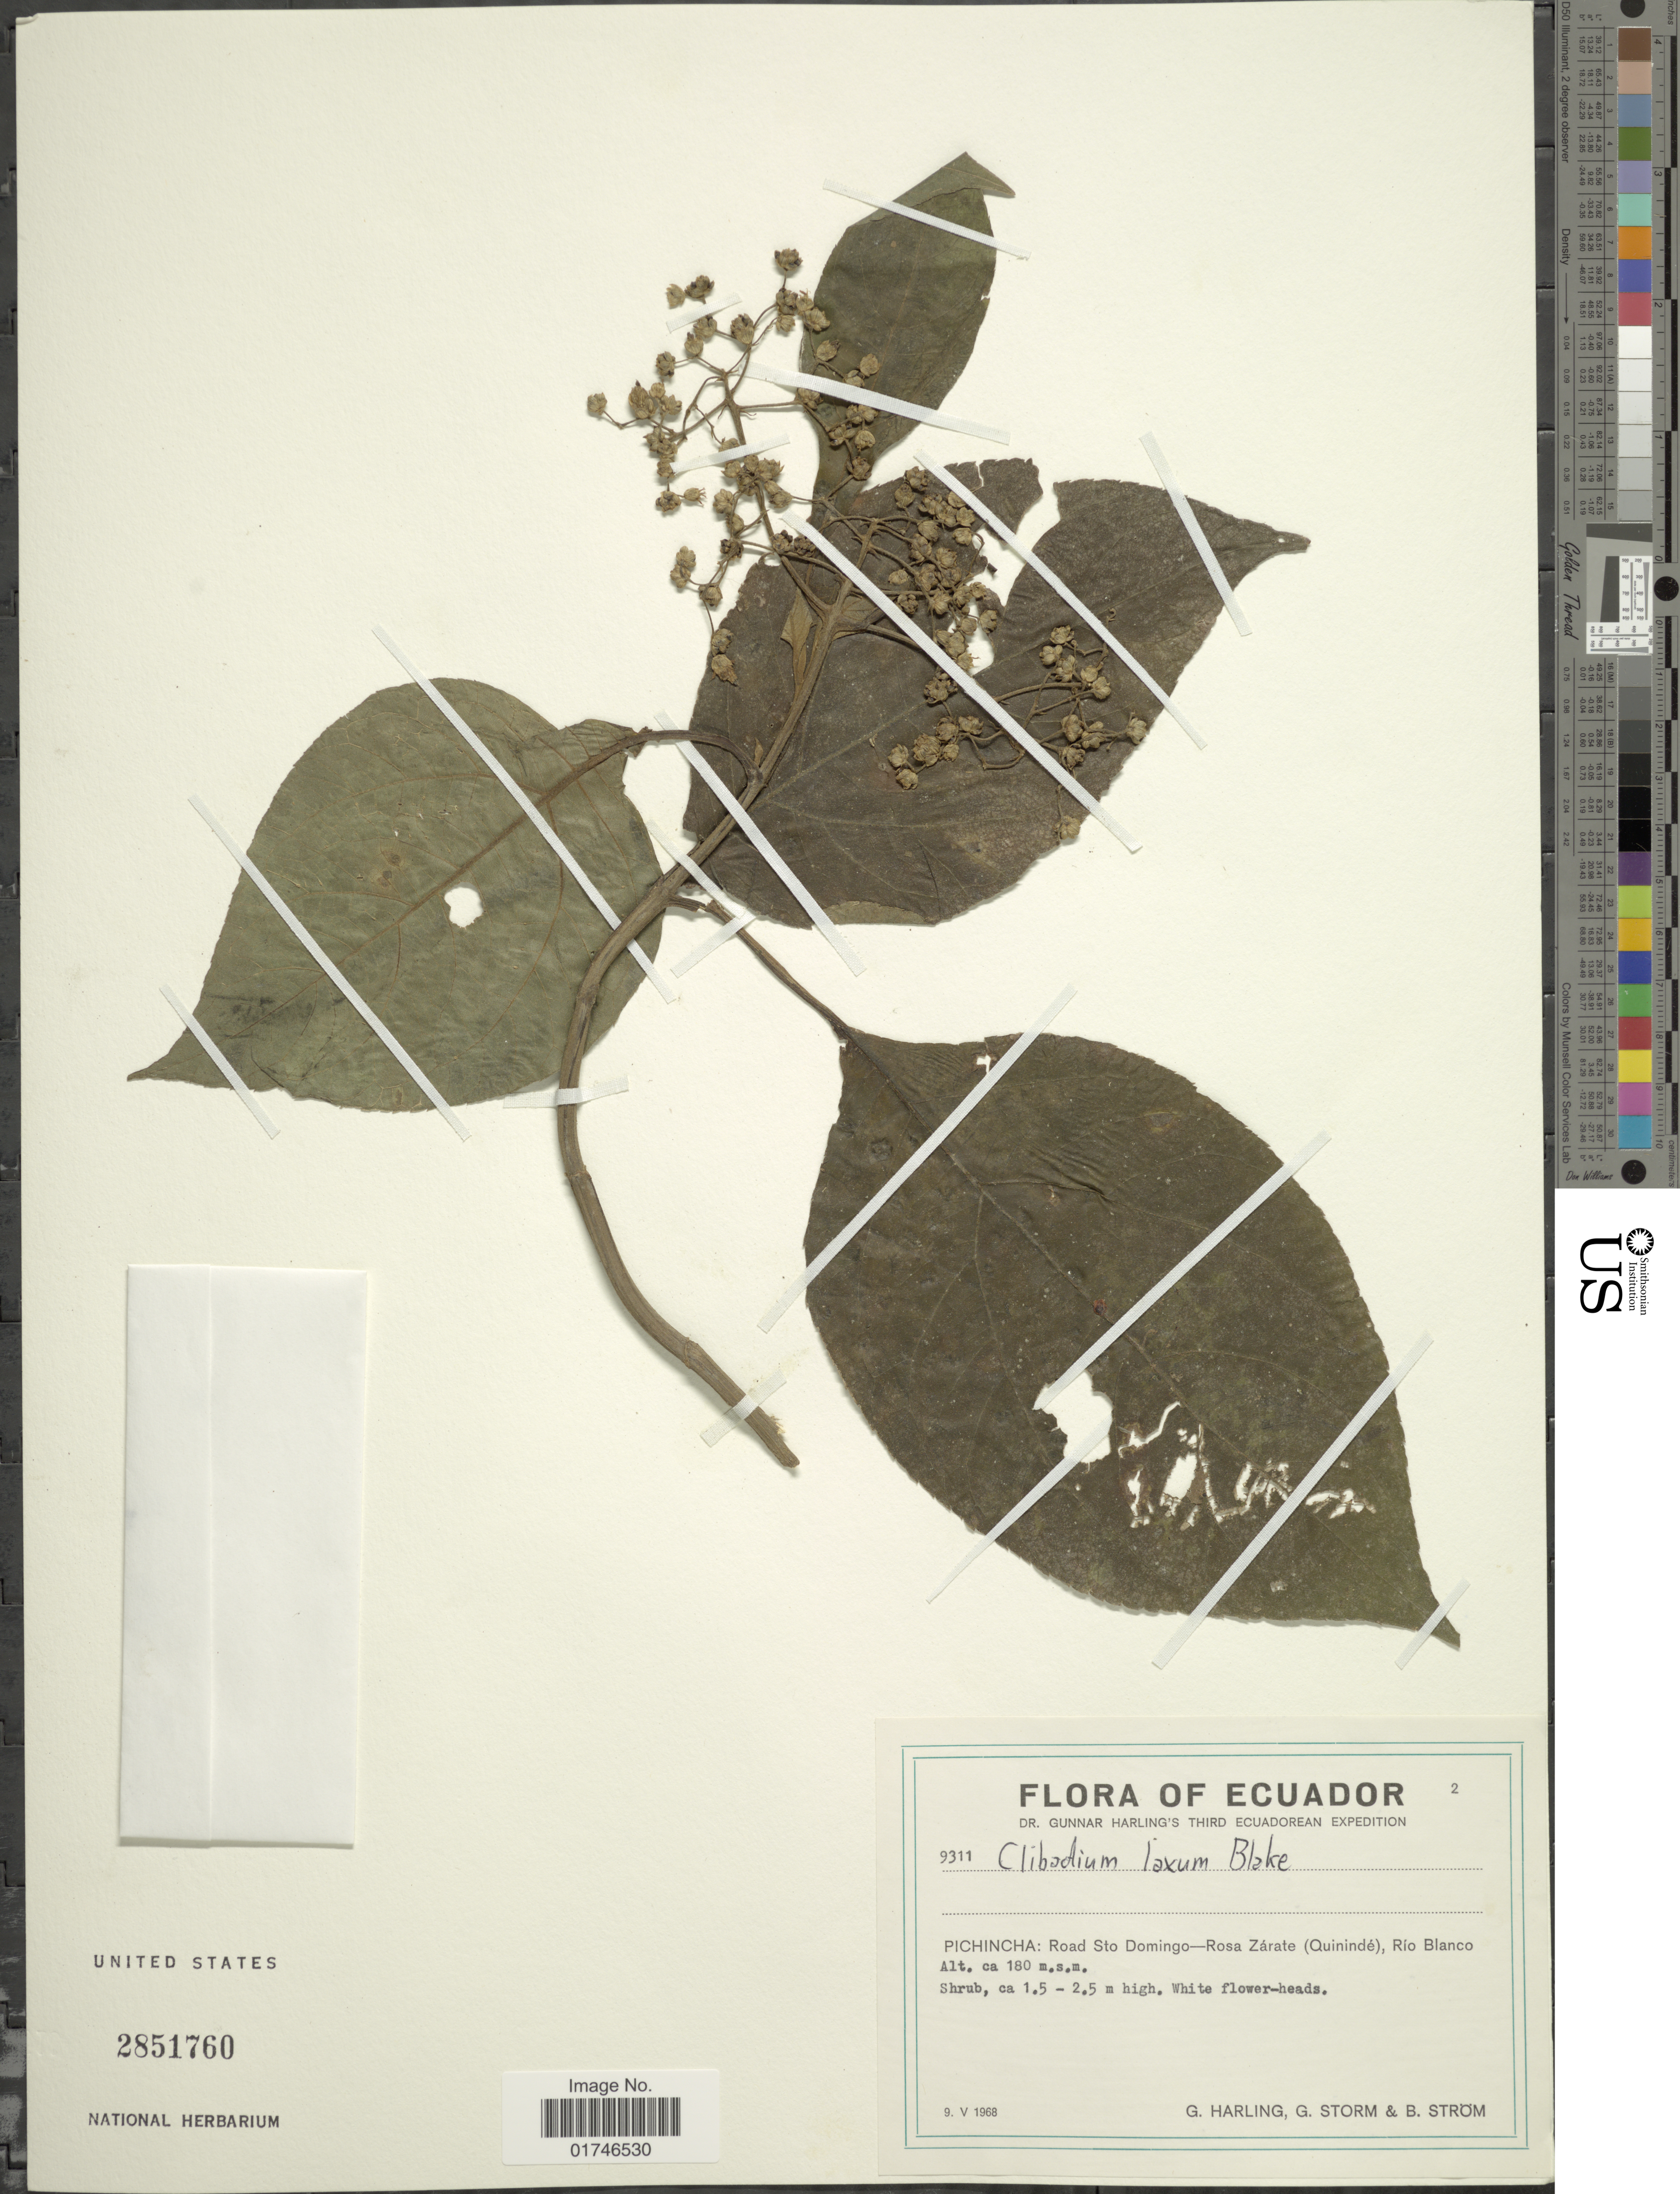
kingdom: Plantae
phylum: Tracheophyta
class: Magnoliopsida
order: Asterales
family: Asteraceae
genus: Clibadium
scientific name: Clibadium laxum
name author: S.F. Blake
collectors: G. Harling, G. Storm & B. Strom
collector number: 9311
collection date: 1968-05-09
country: Ecuador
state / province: Pichincha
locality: Pichincha: Road Sto Domingo--Rosa zarate (Quininde), Rio Blanco.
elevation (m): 180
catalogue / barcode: US 2851760